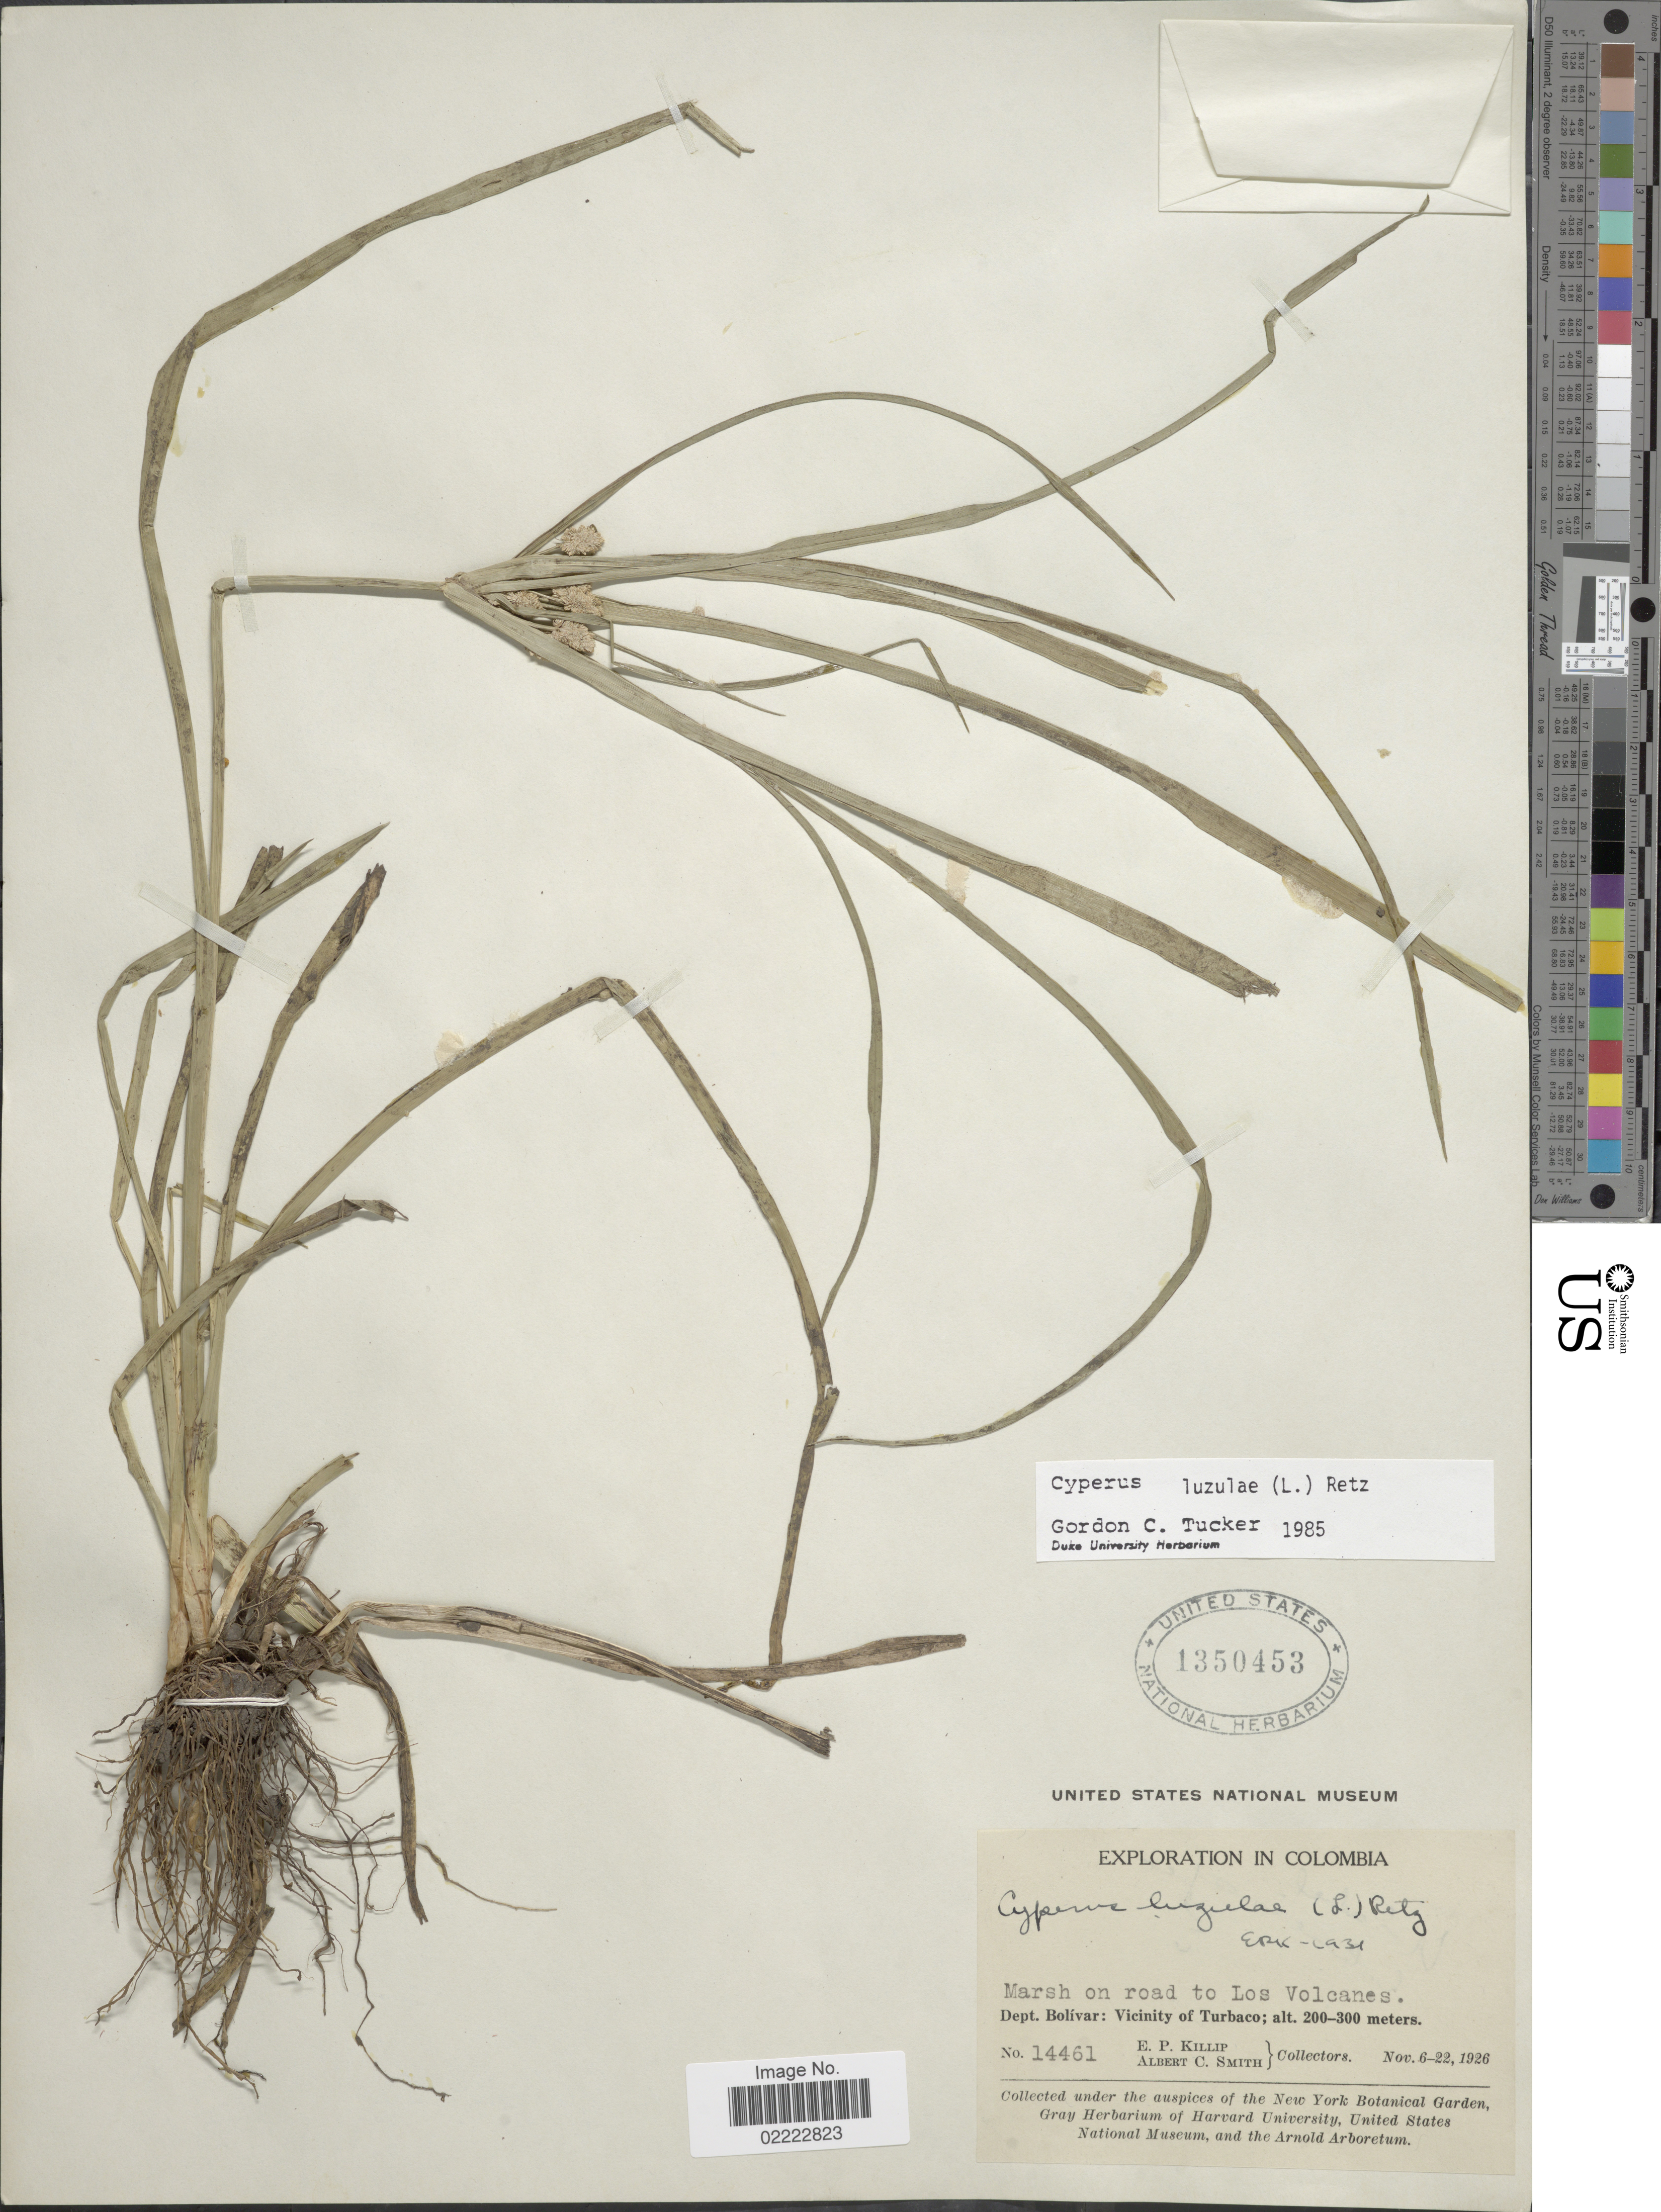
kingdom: Plantae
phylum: Tracheophyta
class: Liliopsida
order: Poales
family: Cyperaceae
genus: Cyperus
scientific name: Cyperus luzulae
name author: (L.) Rottb. ex Retz.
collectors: E. P. Killip & A. C. Smith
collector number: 14461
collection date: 1926-11-06/1926-11-22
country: Colombia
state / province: Bolívar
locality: Marsh on road to Los Volcanes, Dept. Bolívar: Vicinity of Turbaco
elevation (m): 200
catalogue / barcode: US 1350453